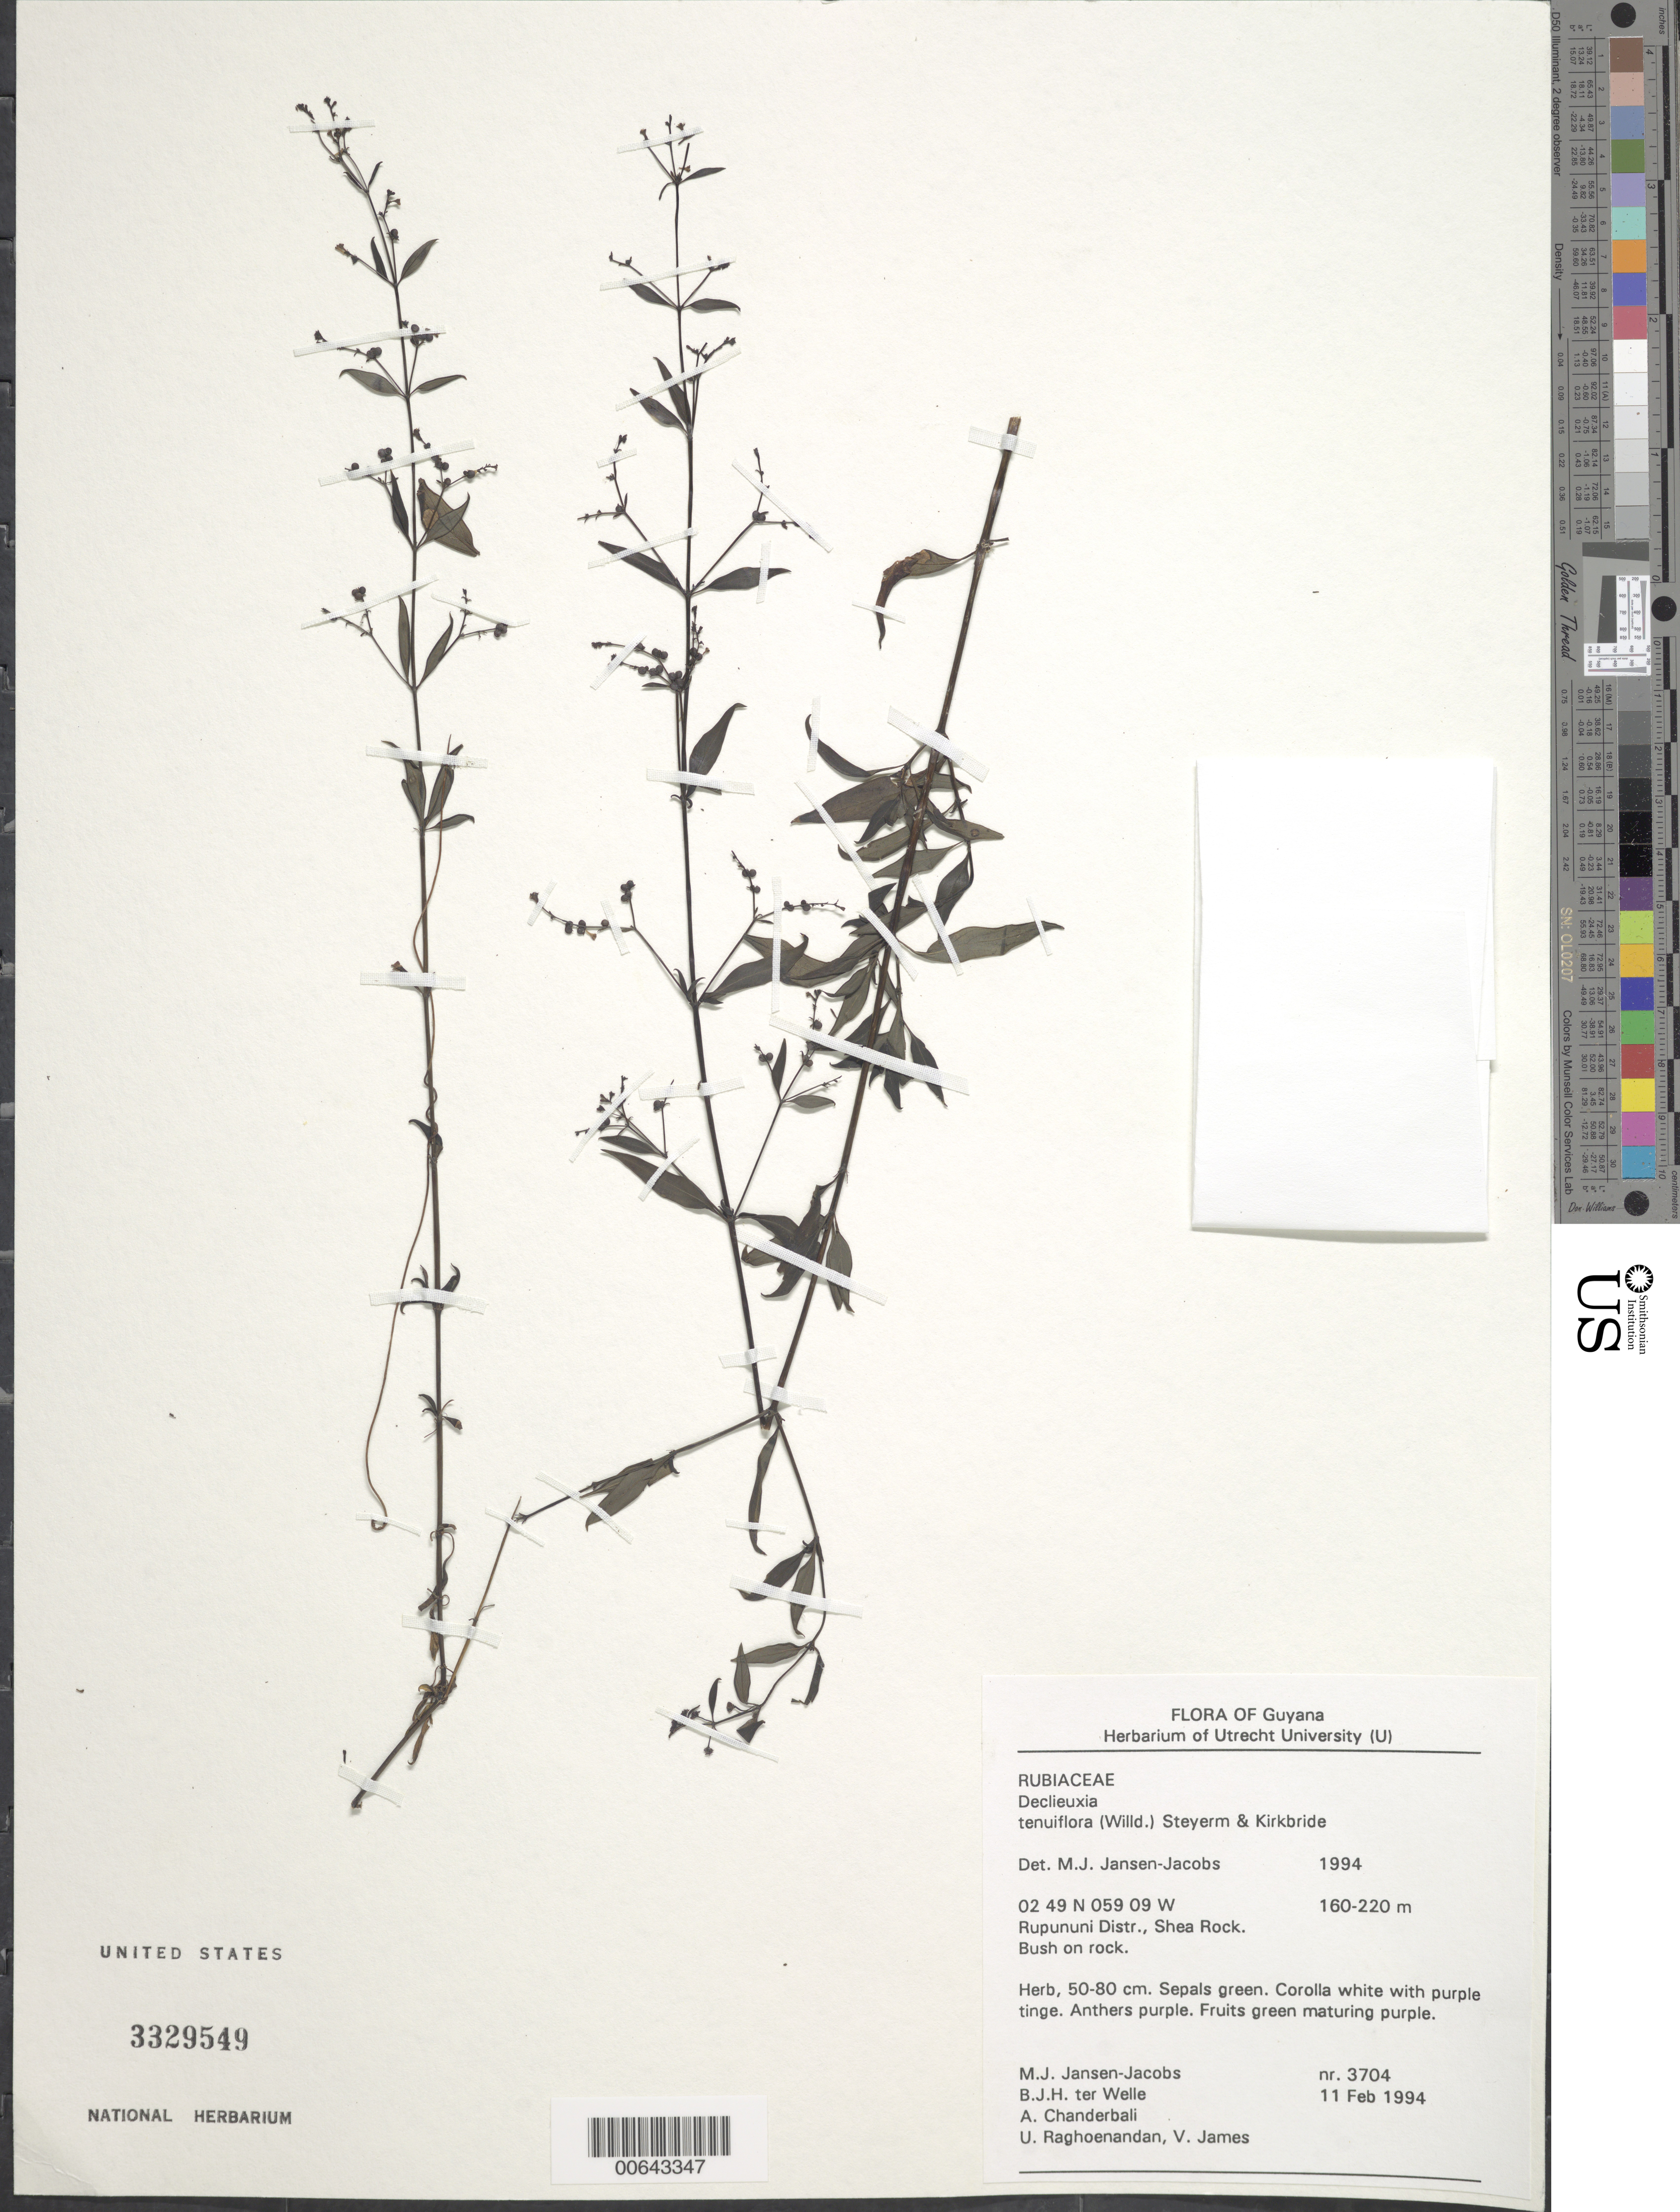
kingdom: Plantae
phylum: Tracheophyta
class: Magnoliopsida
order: Gentianales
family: Rubiaceae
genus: Declieuxia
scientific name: Declieuxia tenuiflora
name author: (Willd. ex Roem. & Schult.) Steyerm. & J.H. Kirkbr.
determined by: Jansen-Jacobs, M. J., (U), Nationaal Herbarium Nederland, Utrecht University branch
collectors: M. J. Jansen-Jacobs, B. Welle, A. S. Chanderbali, U. Raghoenandan & V. James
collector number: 3704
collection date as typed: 11-Feb-94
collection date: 1994-02-11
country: Guyana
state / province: U. Takutu-U. Essequibo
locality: Shea Rock, Rupununi Dist.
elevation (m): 160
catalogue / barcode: US 3329549